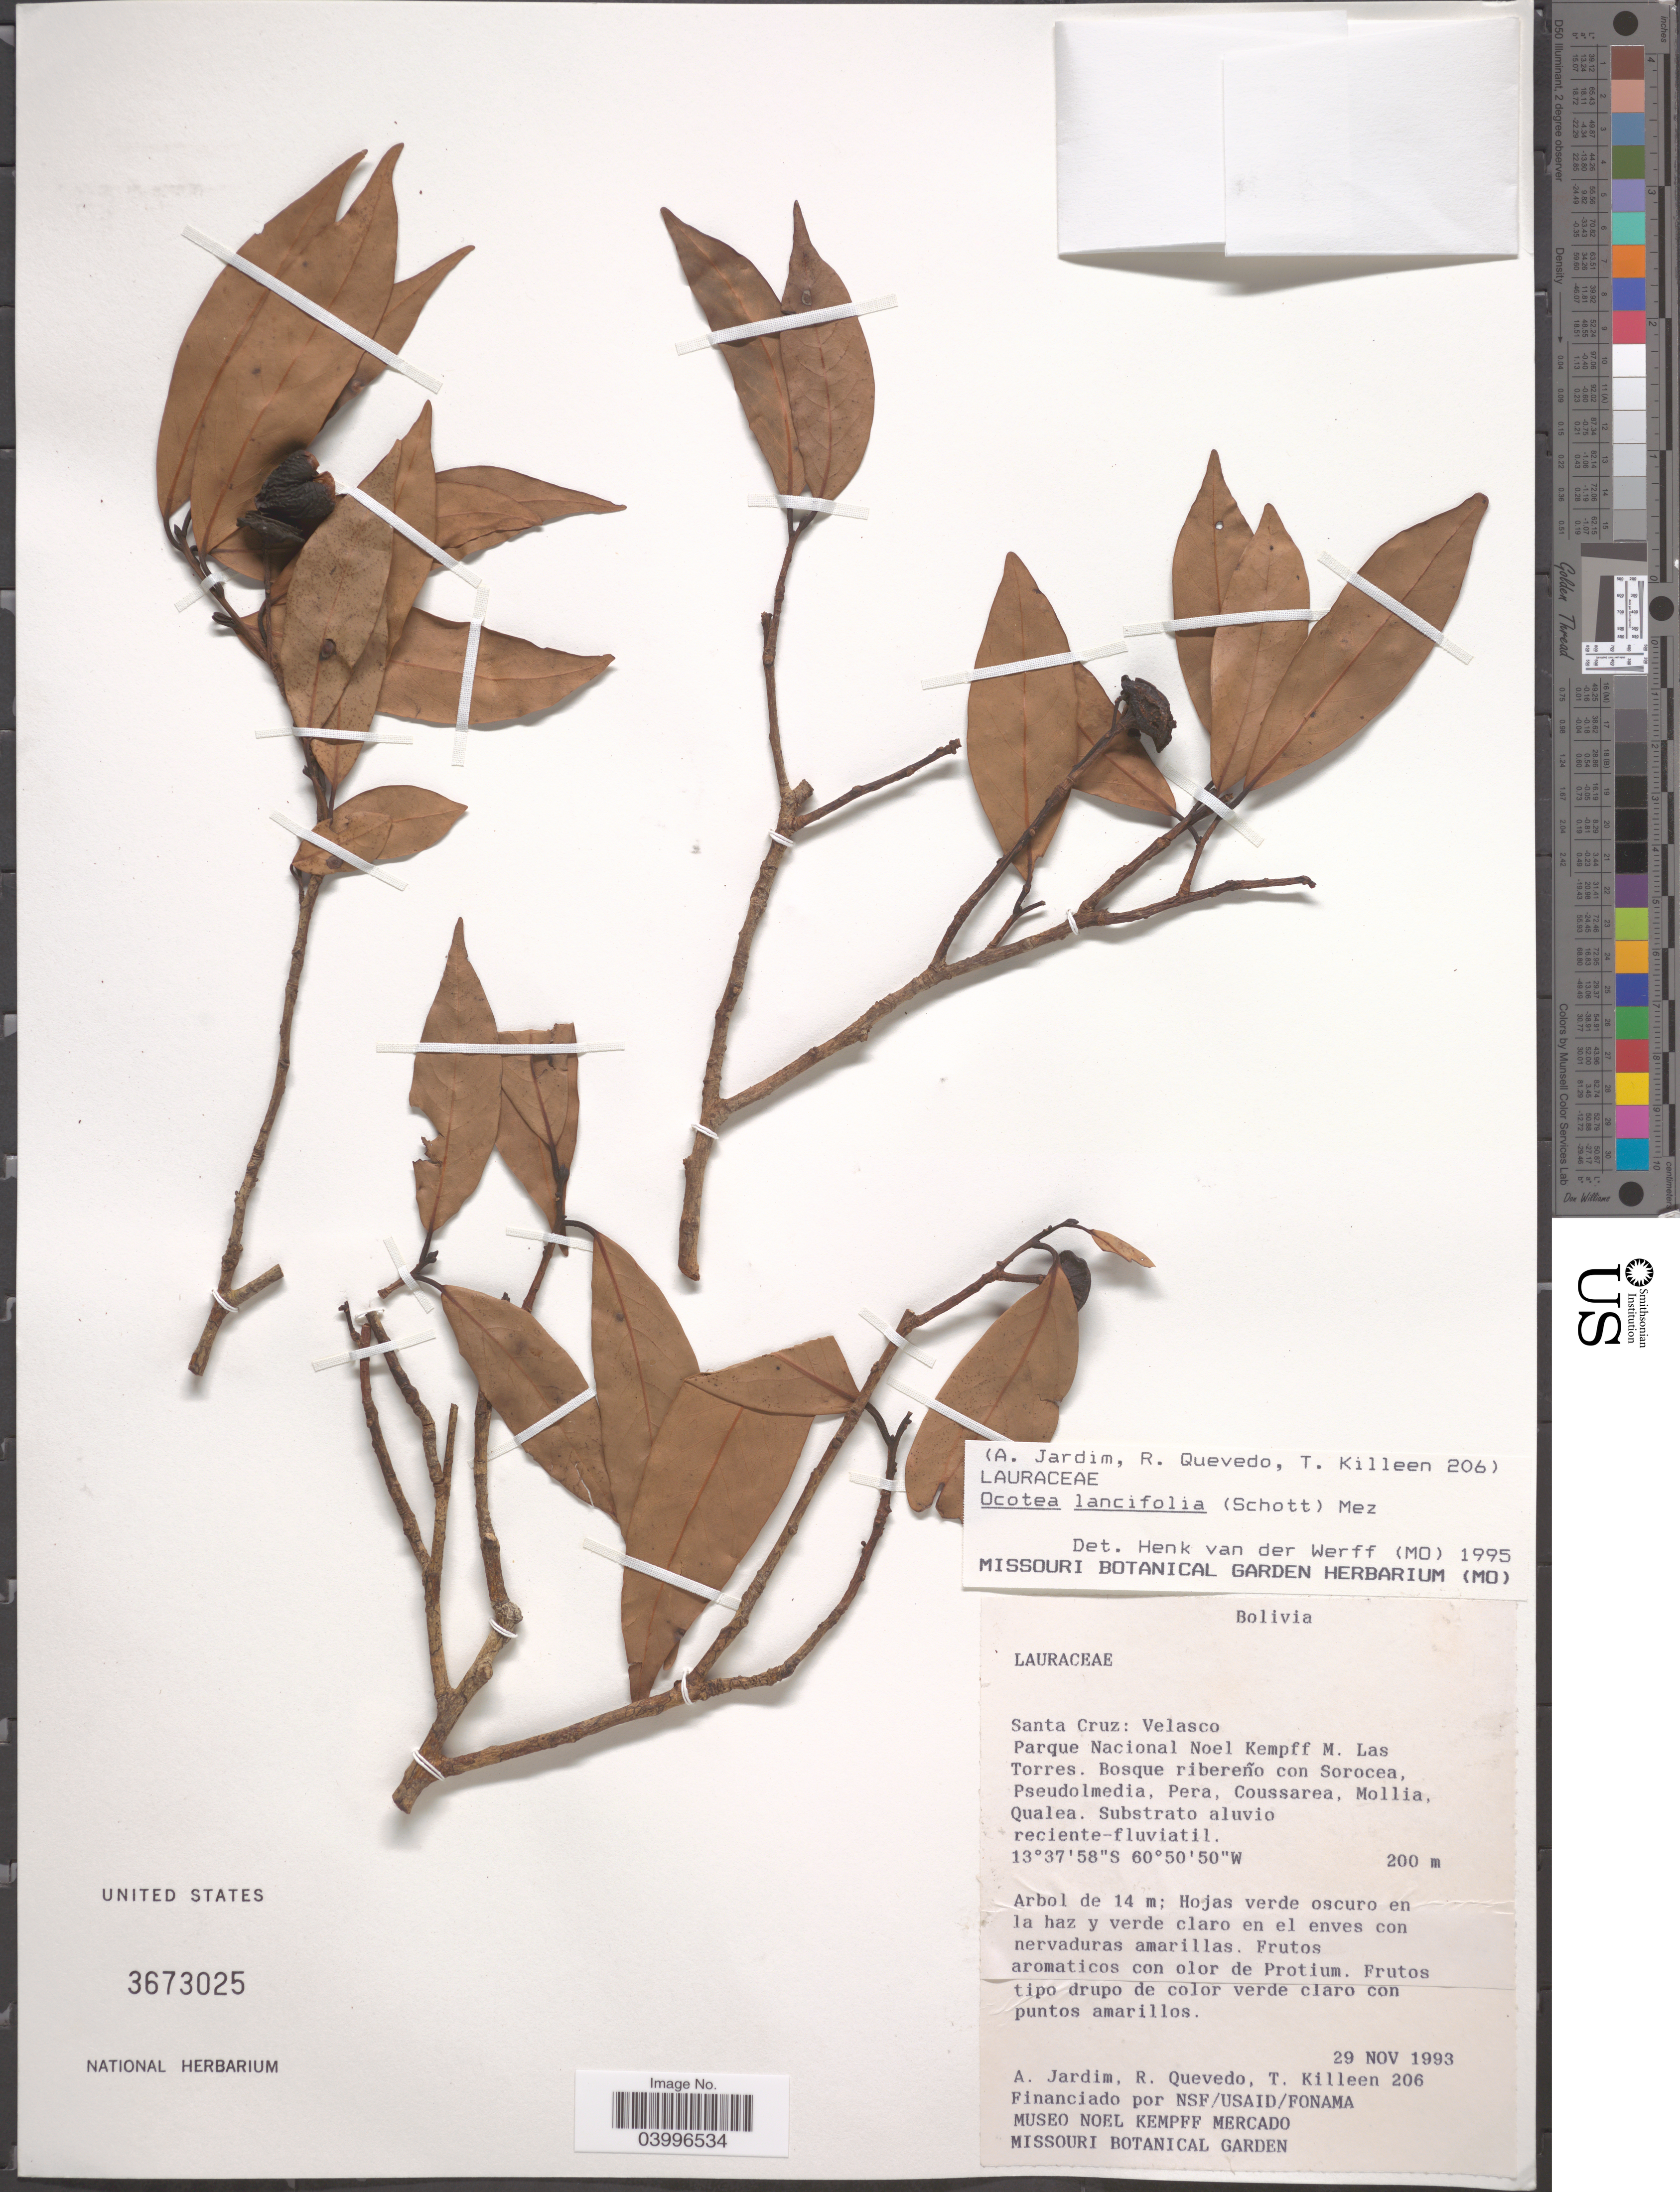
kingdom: Plantae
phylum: Tracheophyta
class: Magnoliopsida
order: Laurales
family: Lauraceae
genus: Ocotea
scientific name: Ocotea lancifolia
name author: (Schott) Mez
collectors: A. Jardim, R. Quevedo & T. J. Killeen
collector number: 206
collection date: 1993-11-29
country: Bolivia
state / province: Santa Cruz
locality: Velasco. Parque Nacional Noel Kempff M. Las Torres.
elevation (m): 200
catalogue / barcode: US 3673025